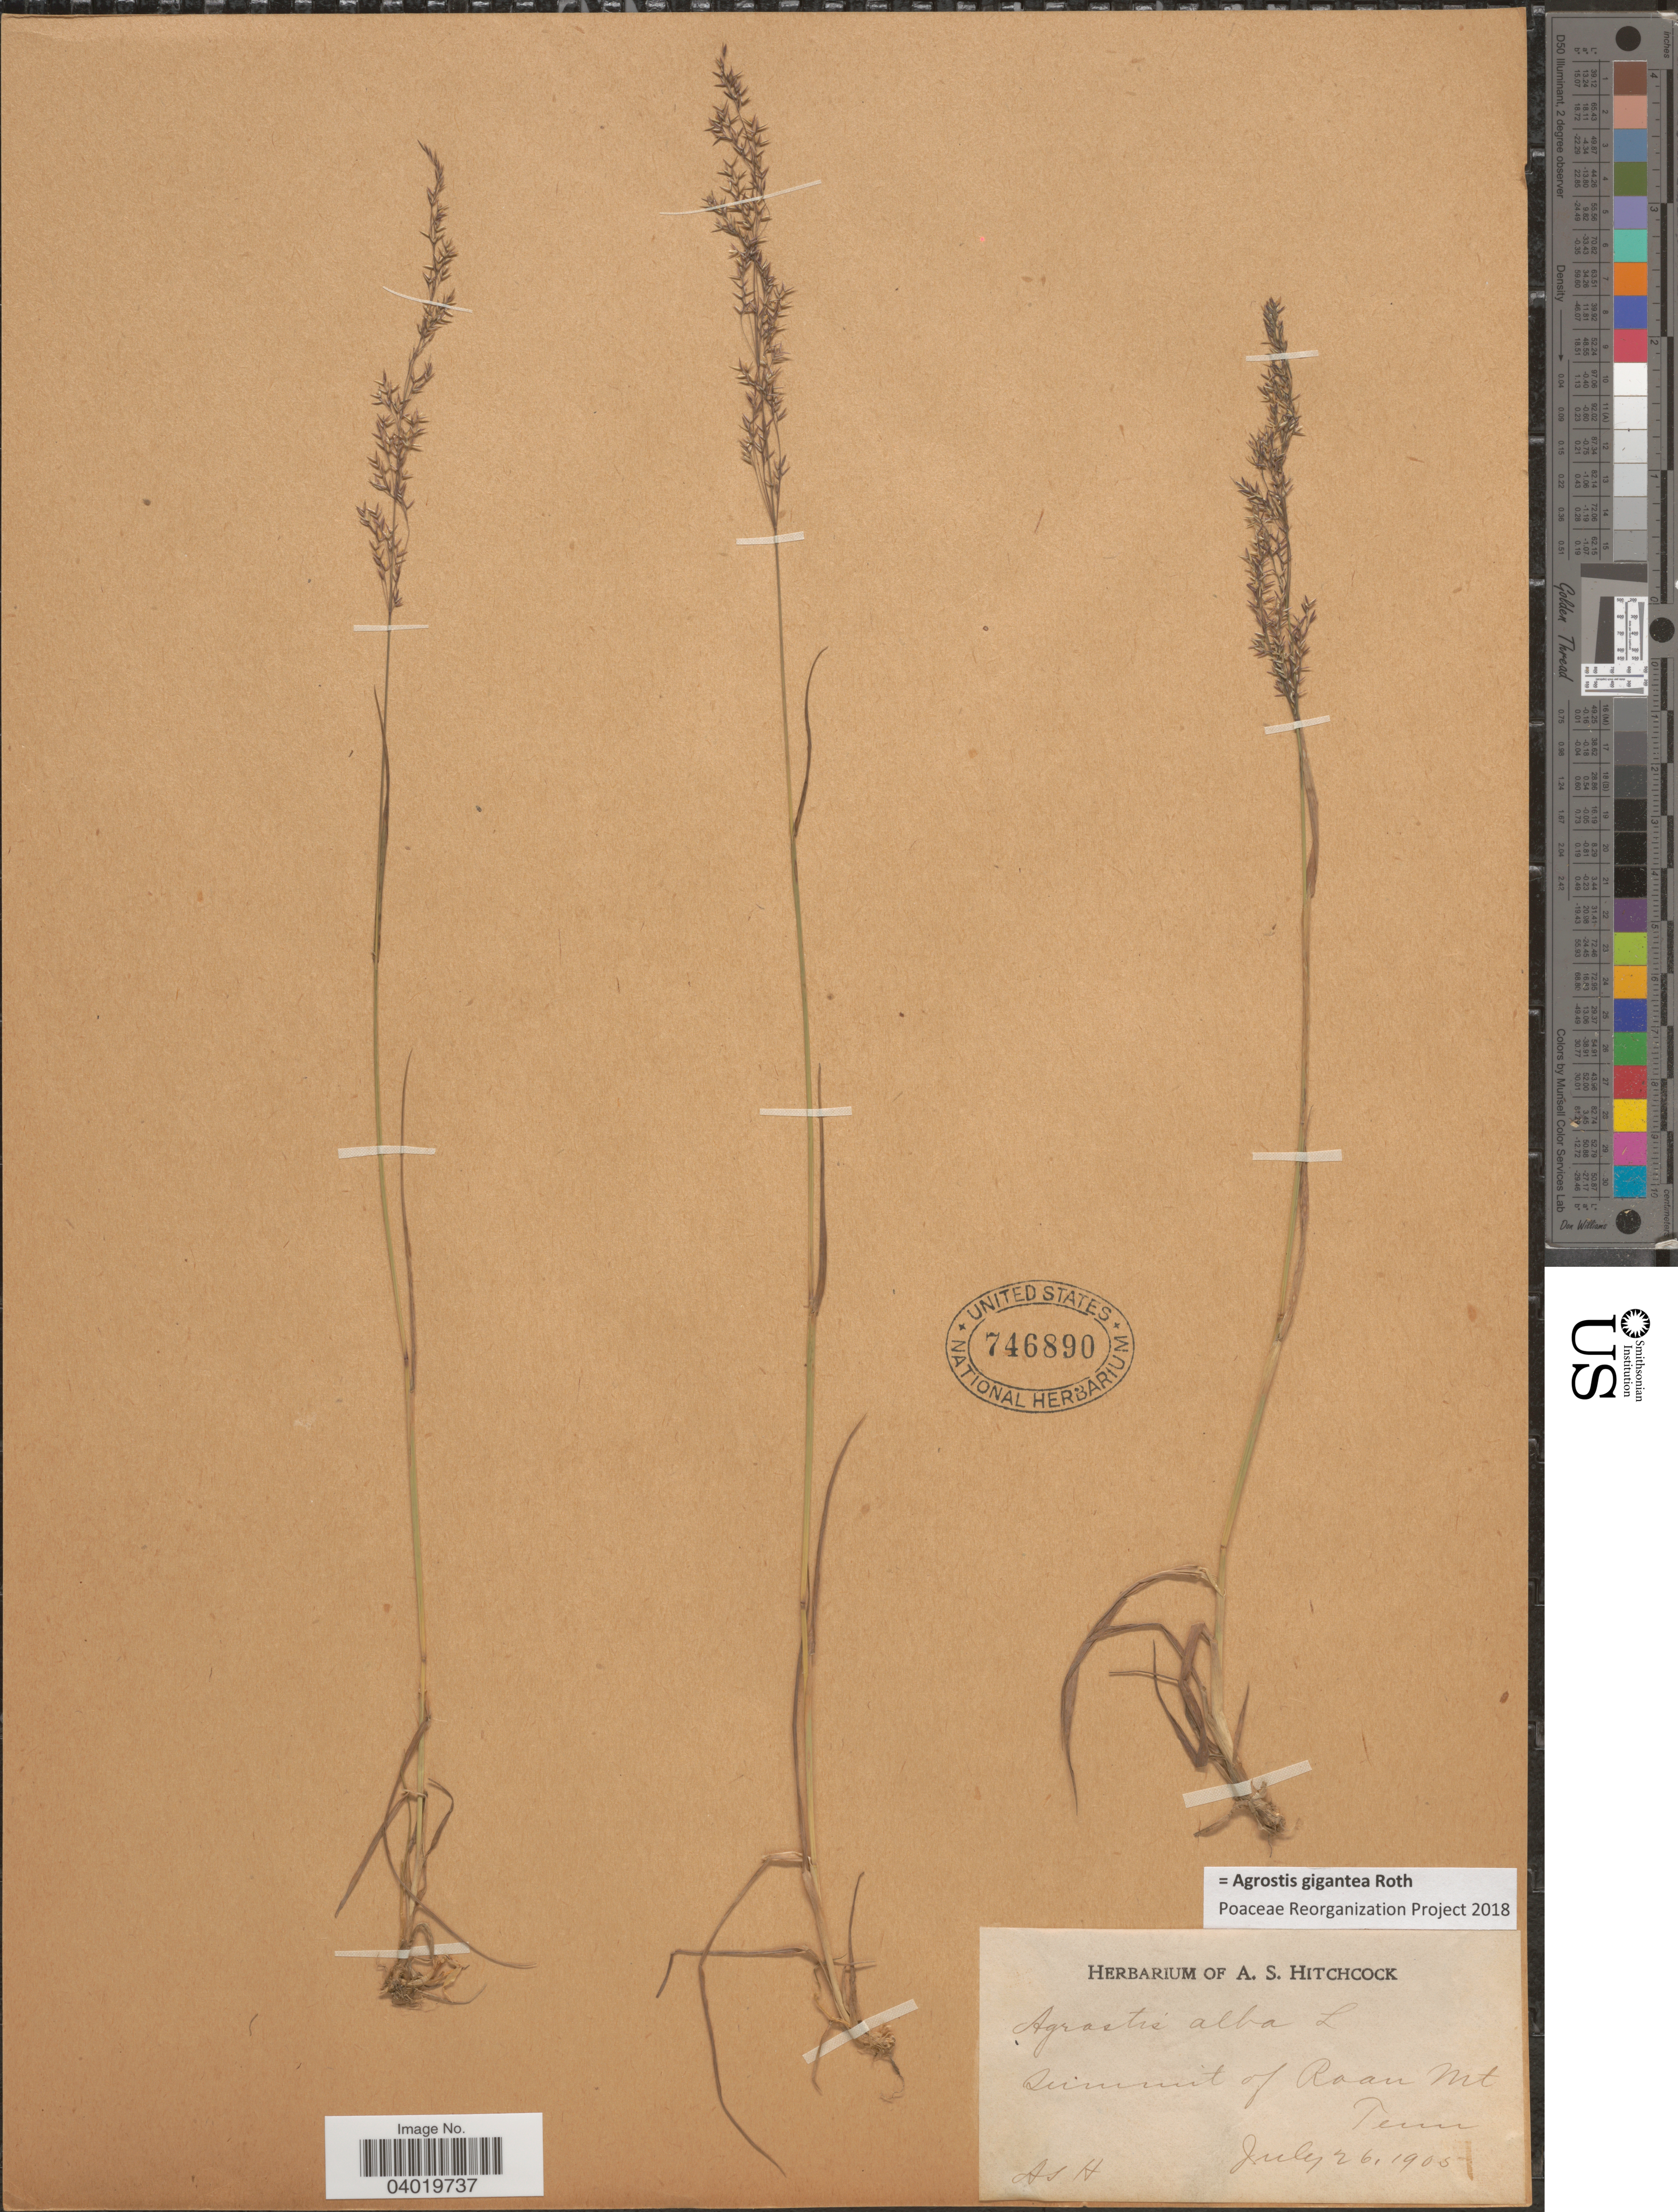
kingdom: Plantae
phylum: Tracheophyta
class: Liliopsida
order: Poales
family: Poaceae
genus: Agrostis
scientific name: Agrostis gigantea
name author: Roth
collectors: A. S. Hitchcock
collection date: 1905-07-26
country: United States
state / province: Tennessee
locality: Summit of Roan Mt.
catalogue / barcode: US 746890